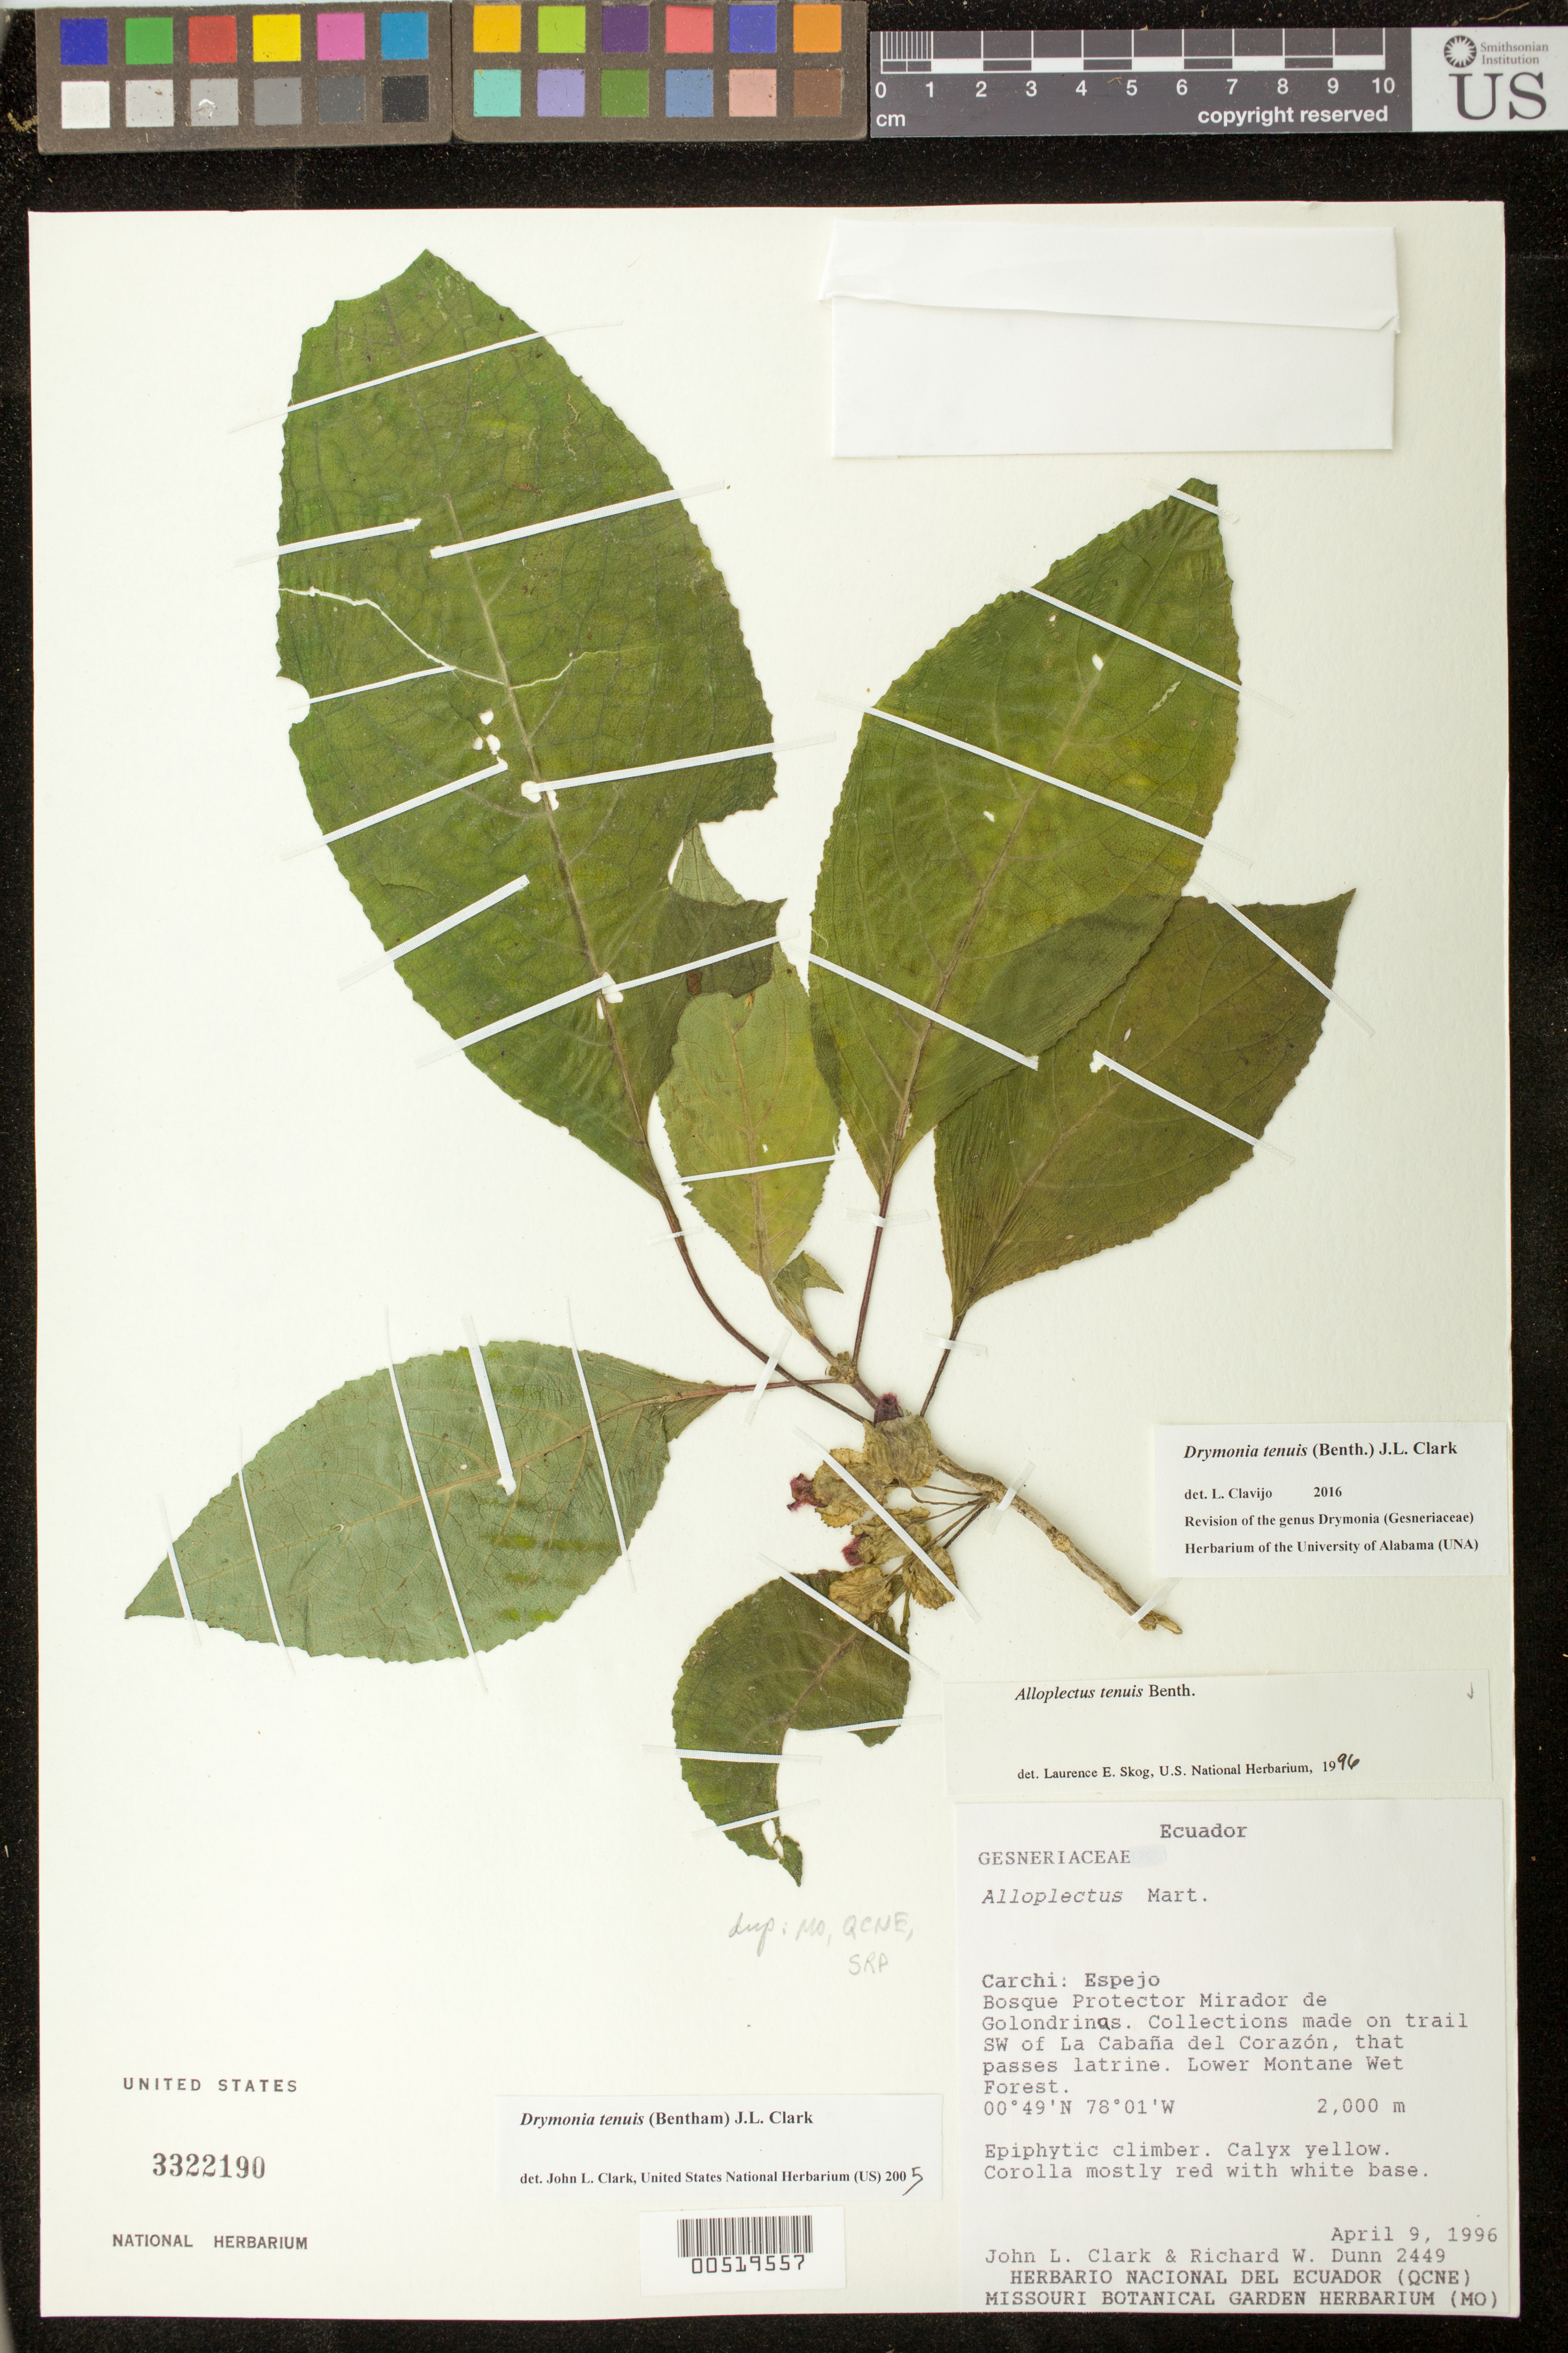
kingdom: Plantae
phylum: Tracheophyta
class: Magnoliopsida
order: Lamiales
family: Gesneriaceae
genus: Drymonia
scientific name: Drymonia tenuis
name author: (Benth.) J.L. Clark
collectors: J. L. Clark & R. Dunn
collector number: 2449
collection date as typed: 09 Apr 1996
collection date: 1996-04-09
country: Ecuador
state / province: Carchi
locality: Espejo; Bosque Protector Mirador de Golondrinas; trail SW of La Cabaña del Corazón, that passes latrine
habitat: Lower montane wet forest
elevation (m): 2000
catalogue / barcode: US 3322190